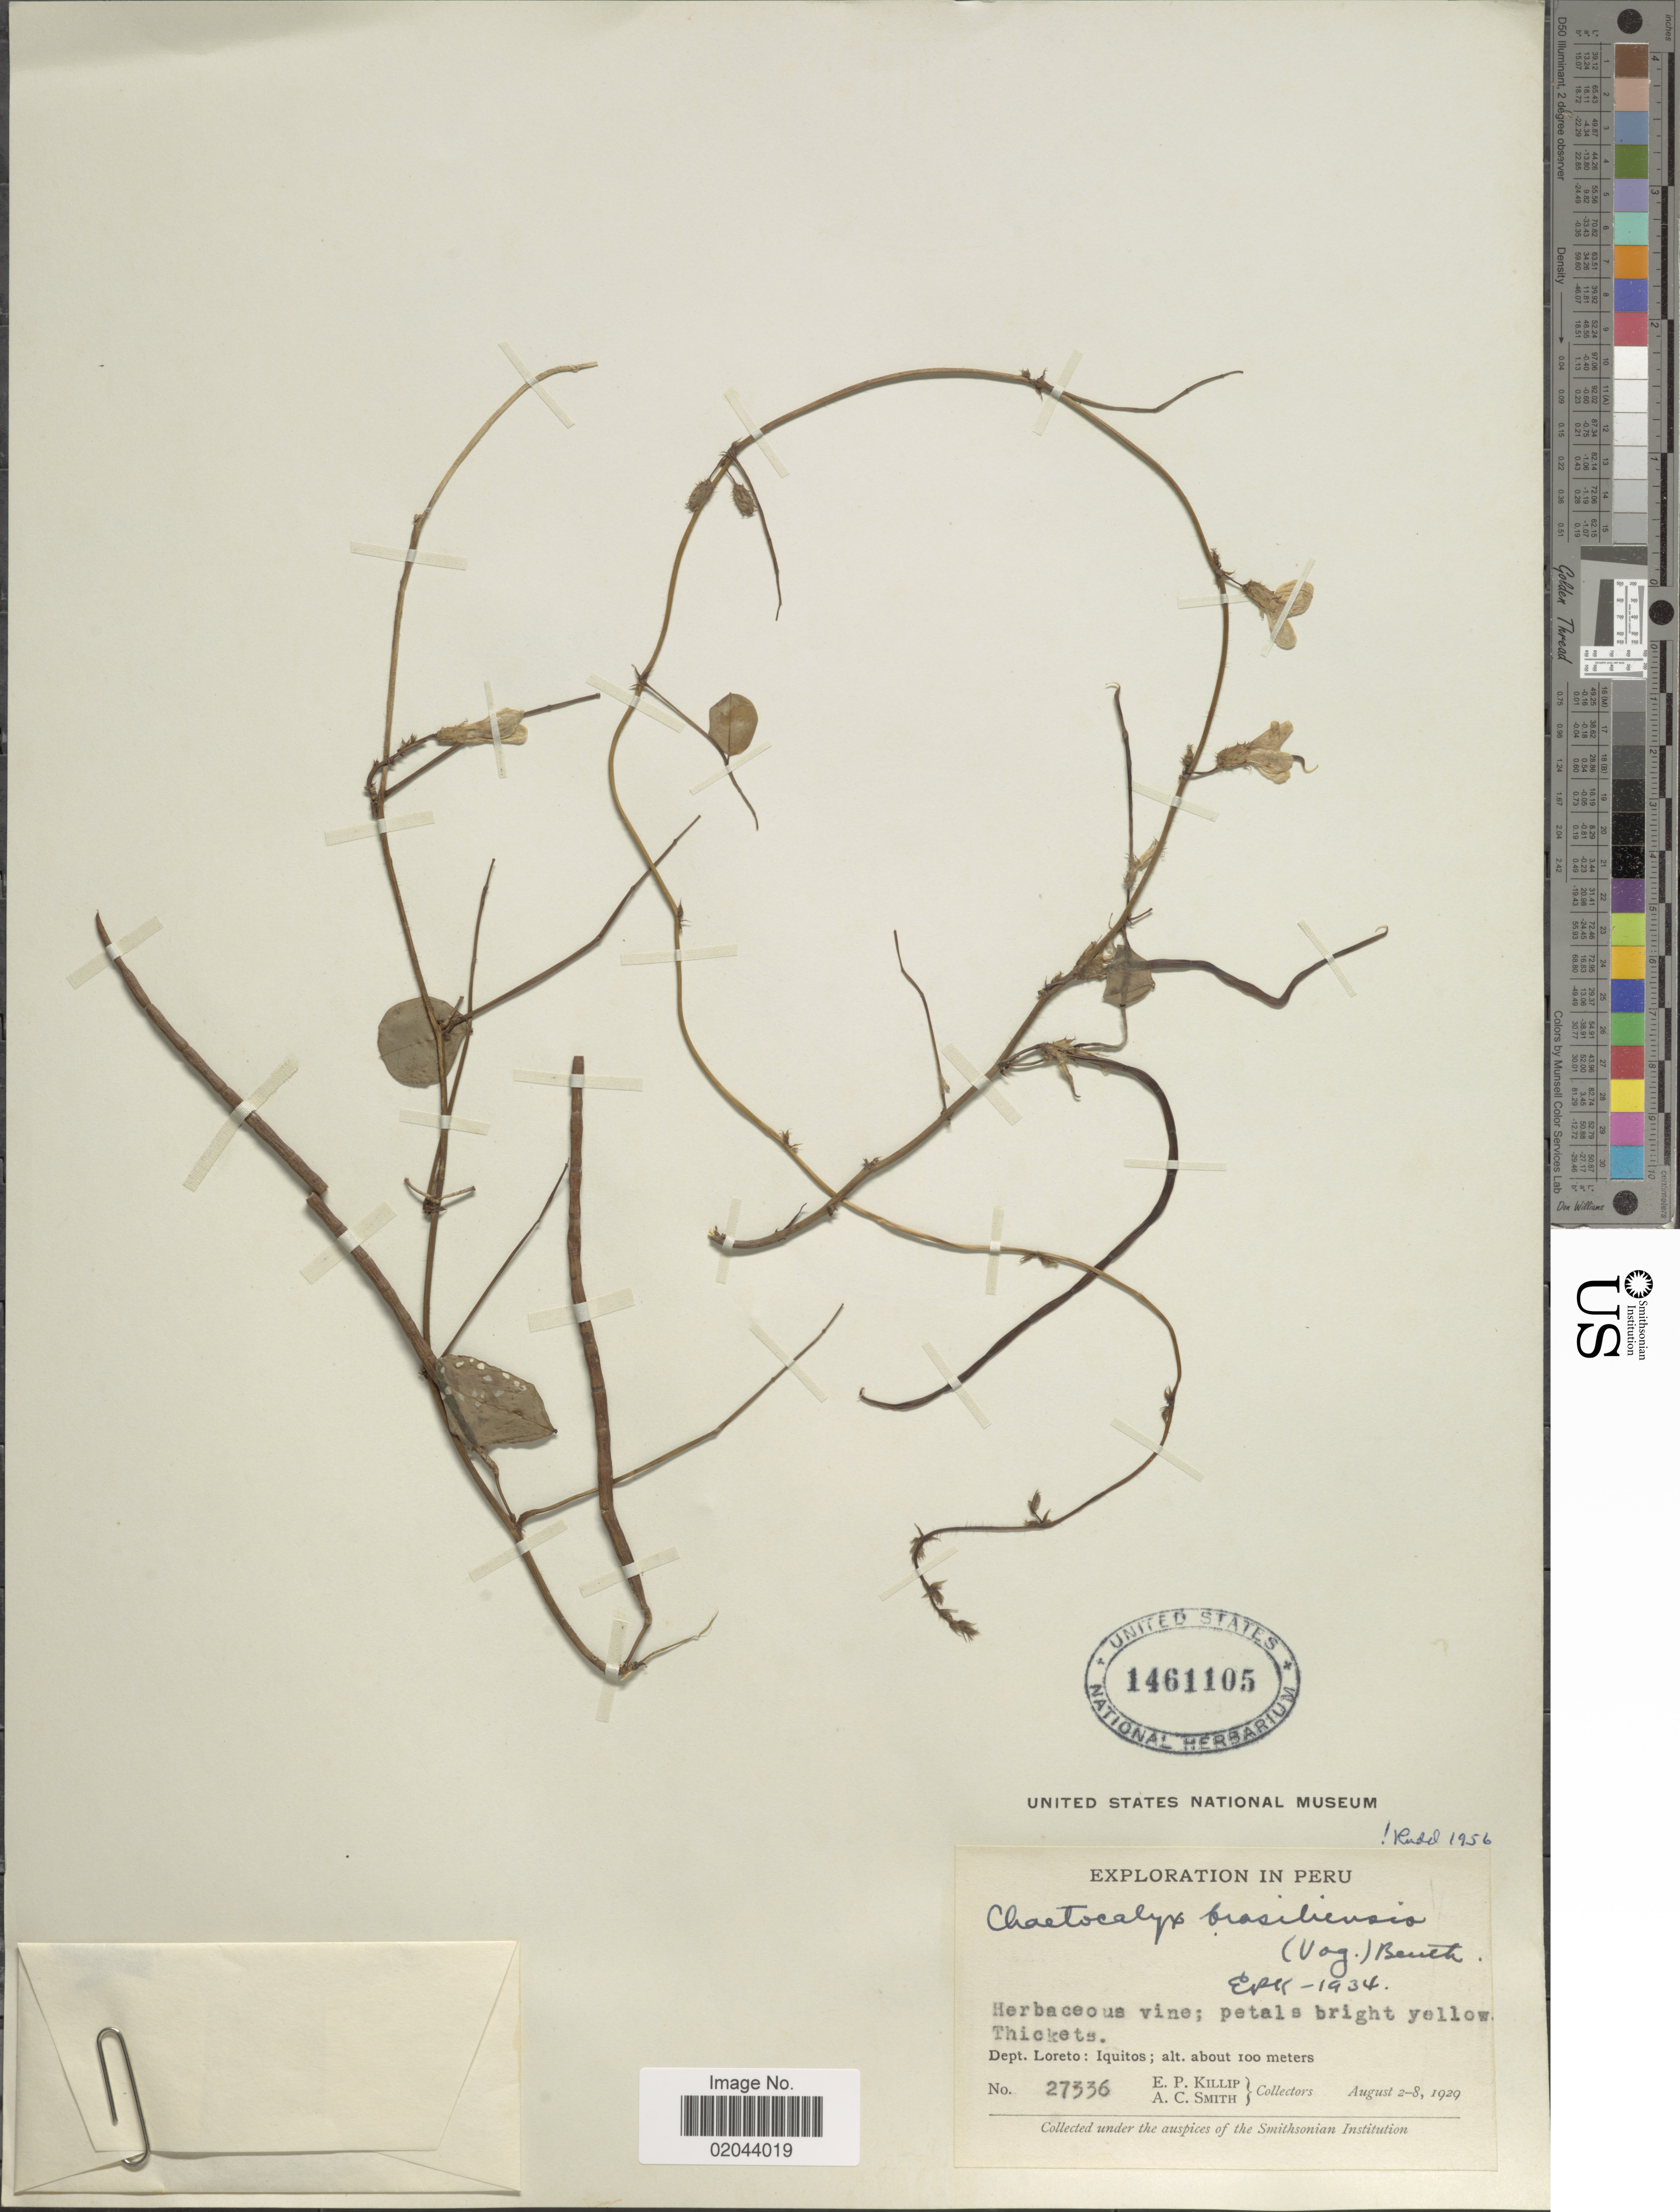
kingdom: Plantae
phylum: Tracheophyta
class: Magnoliopsida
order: Fabales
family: Fabaceae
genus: Chaetocalyx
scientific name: Chaetocalyx brasiliensis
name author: (Vogel) Benth.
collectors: E. P. Killip & A. C. Smith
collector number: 27336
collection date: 1929-08-02/1929-08-08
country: Peru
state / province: Loreto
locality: Iquitos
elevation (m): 100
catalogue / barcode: US 1461105